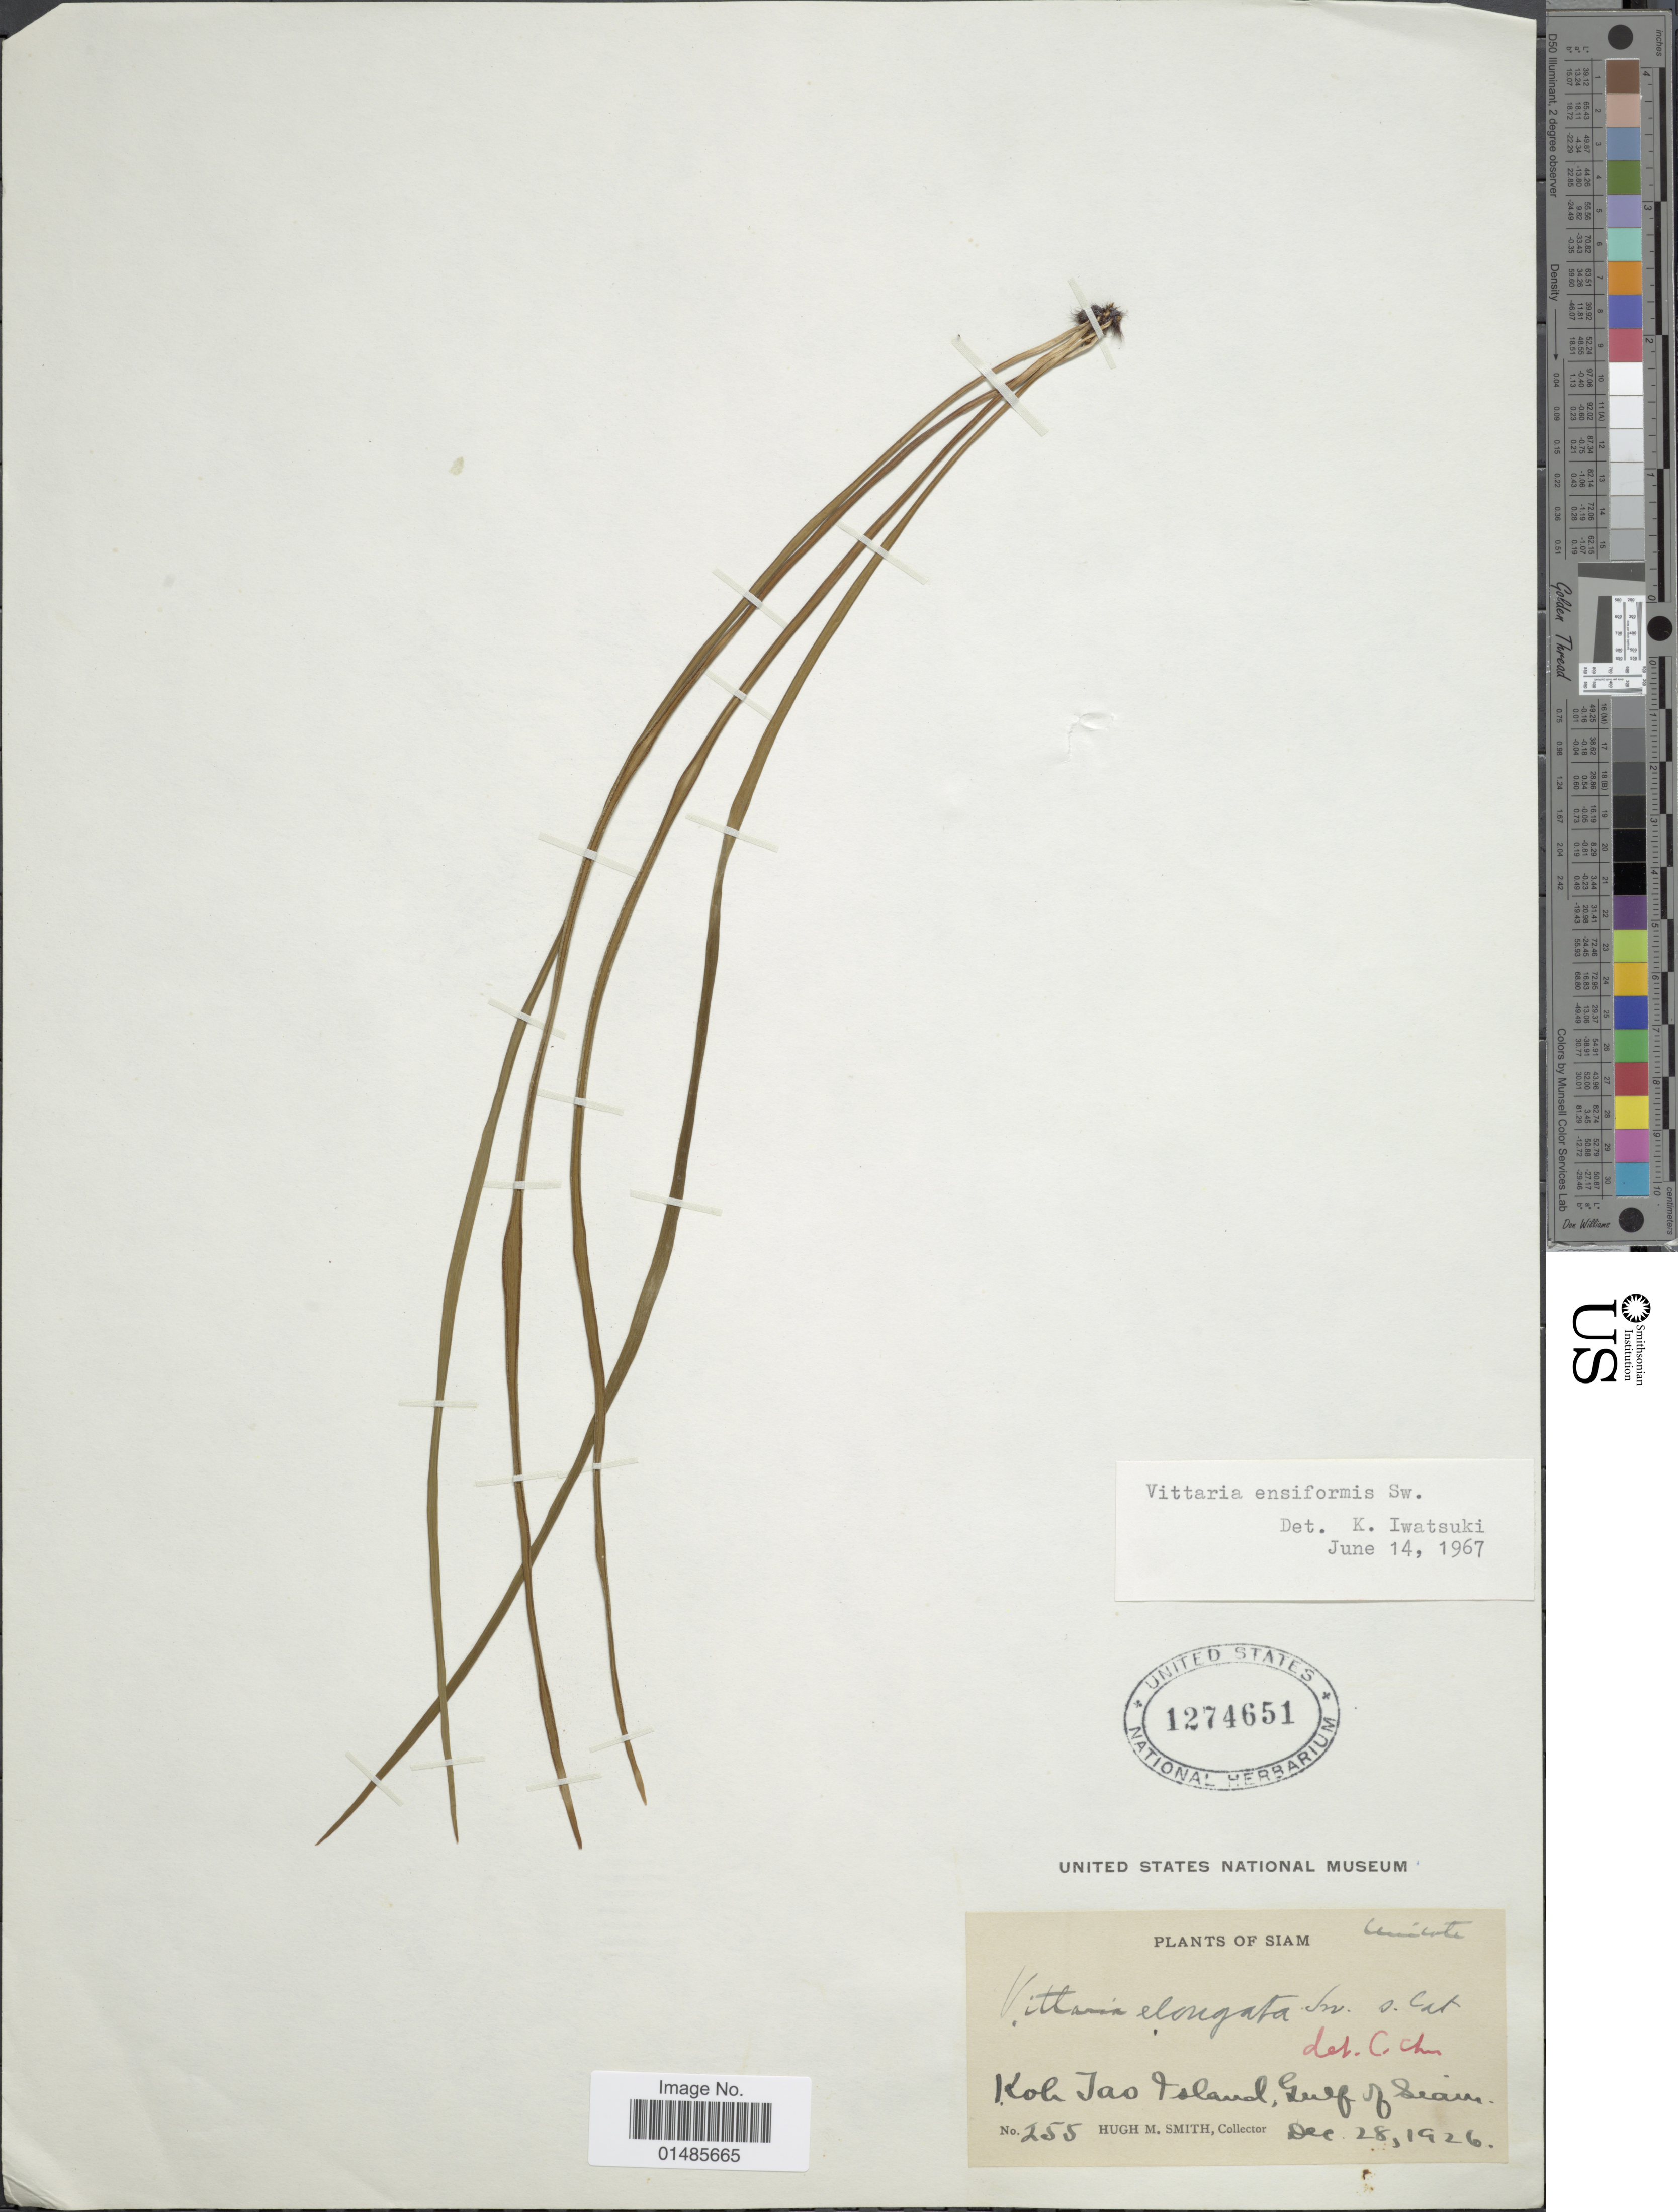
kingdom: Plantae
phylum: Tracheophyta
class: Polypodiopsida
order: Polypodiales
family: Pteridaceae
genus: Haplopteris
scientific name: Haplopteris ensiformis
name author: (Sw.) E.H. Crane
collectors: H. M. Smith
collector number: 255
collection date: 1926-11-28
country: Thailand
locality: Siam. Koh Yao Island, Gulf of Siam.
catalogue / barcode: US 1274651